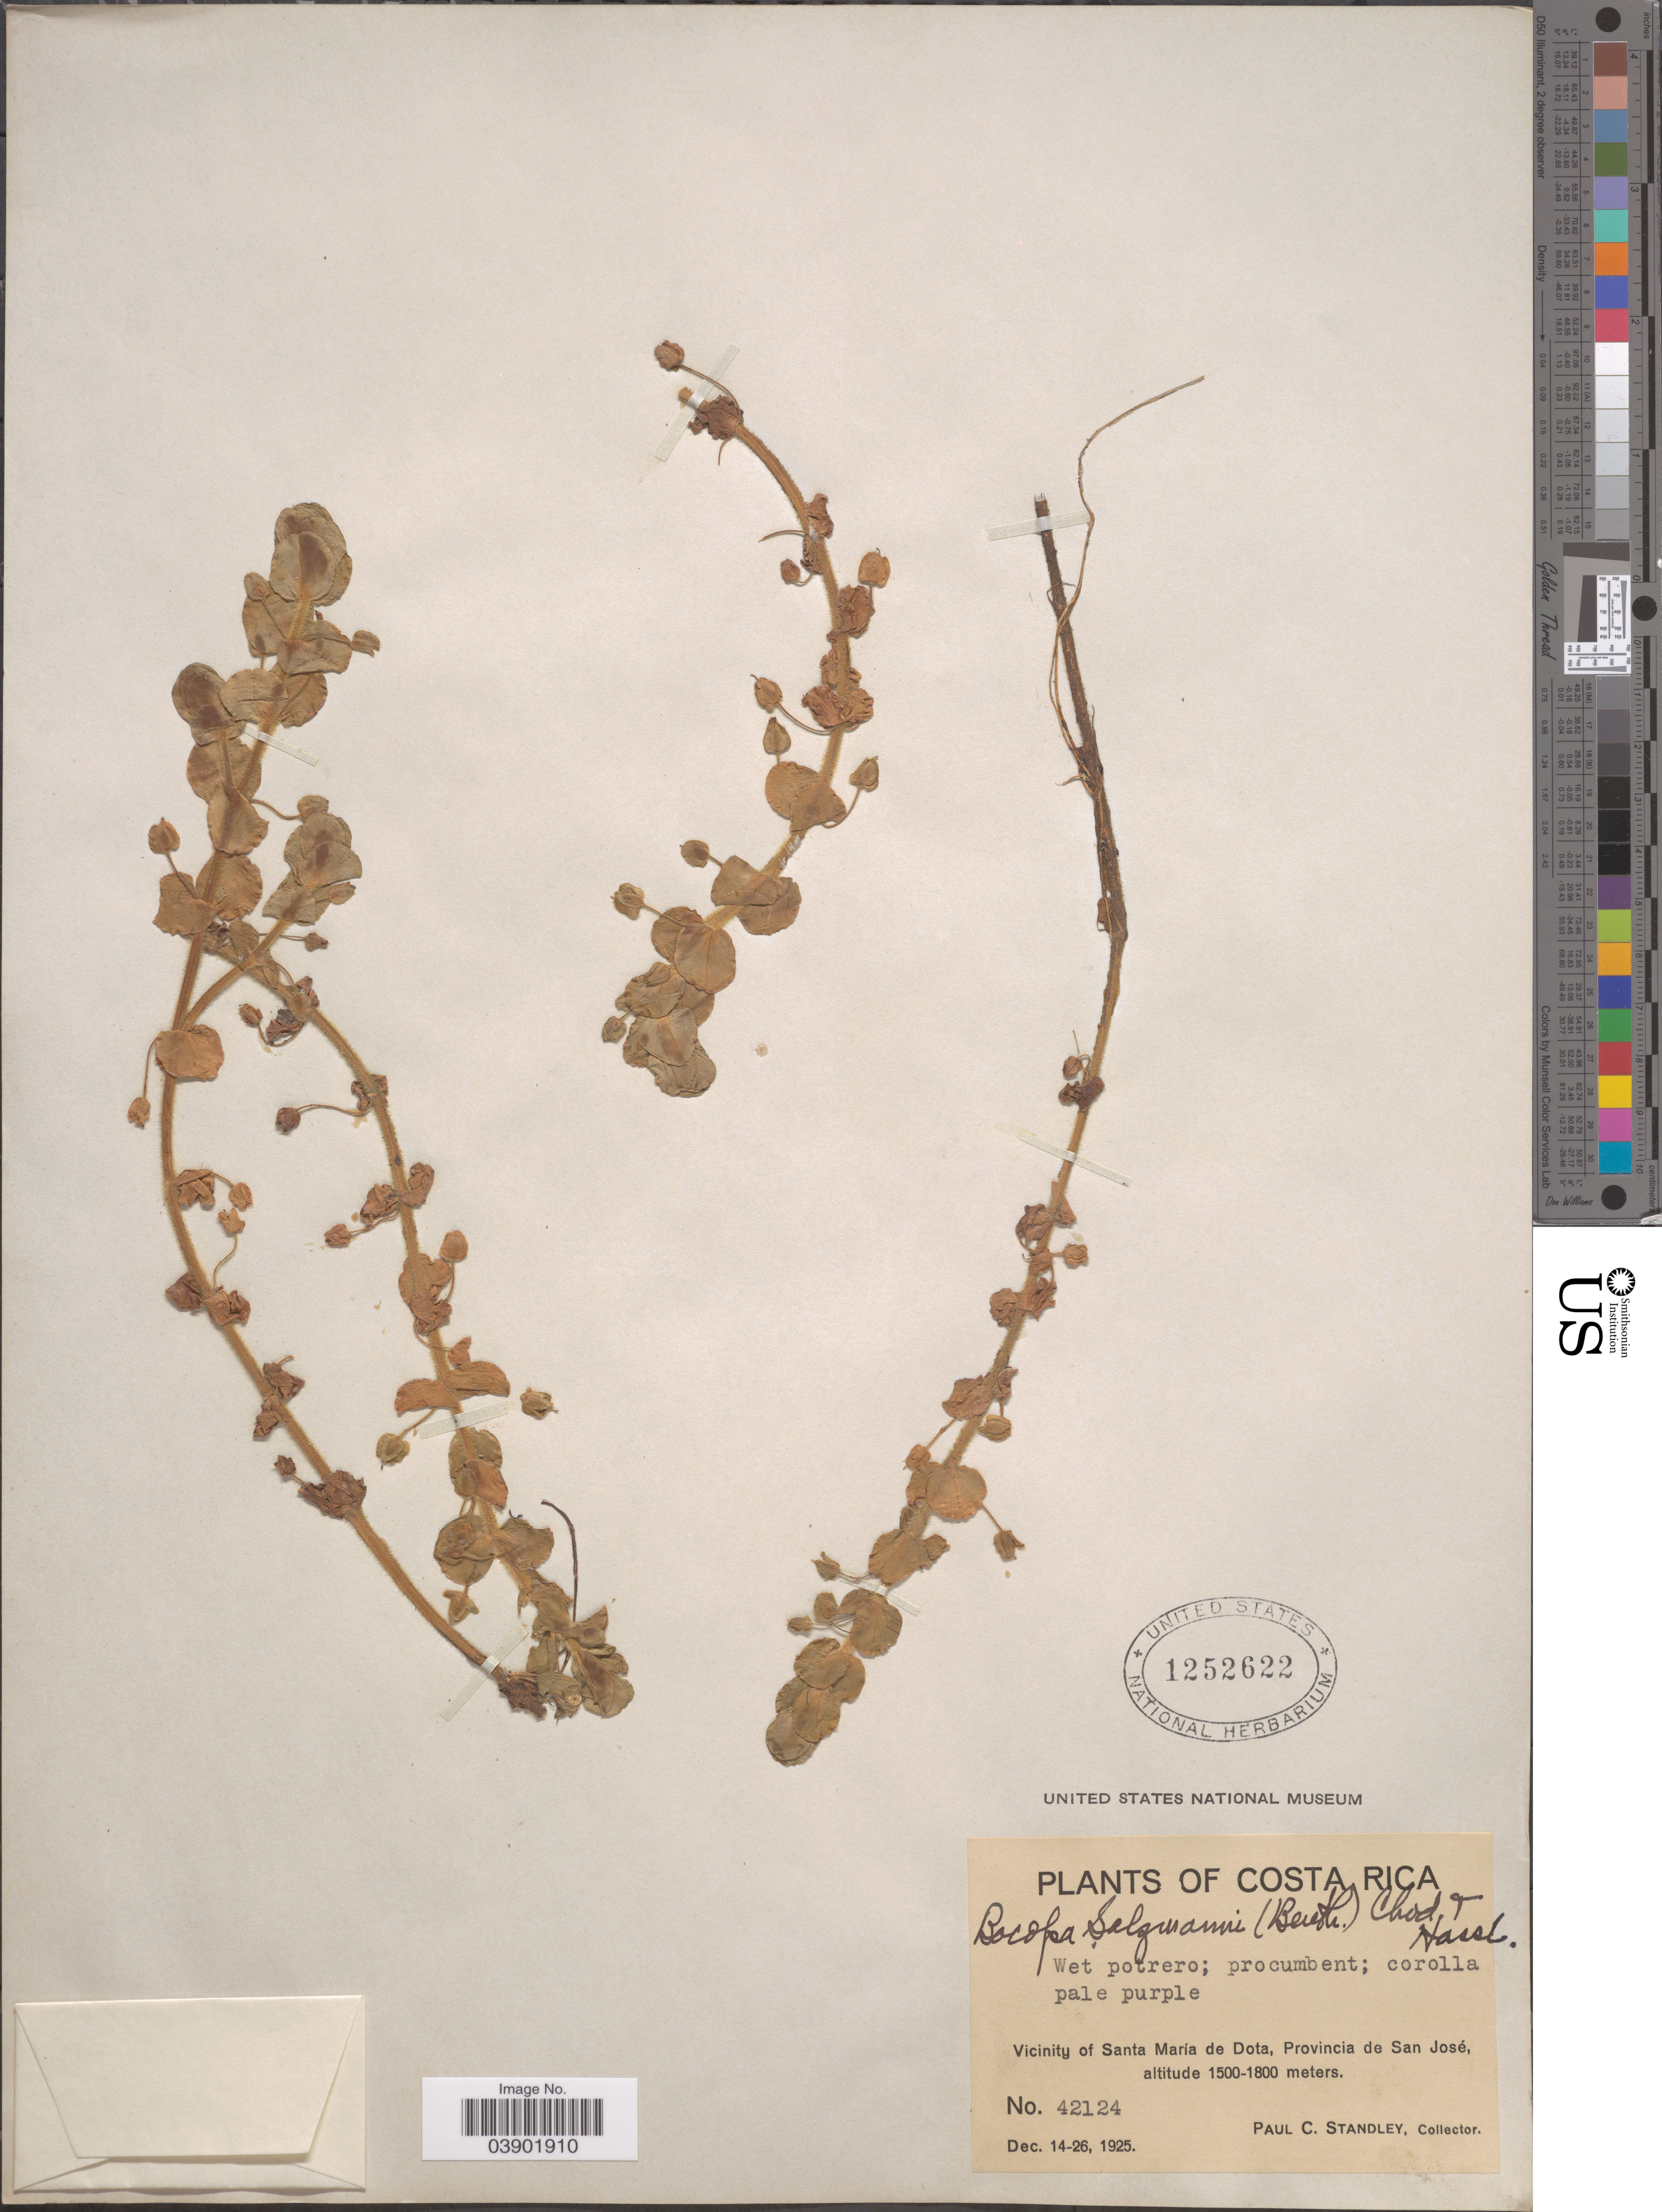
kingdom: Plantae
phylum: Tracheophyta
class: Magnoliopsida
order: Lamiales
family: Plantaginaceae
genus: Bacopa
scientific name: Bacopa salzmannii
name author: (Benth.) Wettst. ex Edwall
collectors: P. C. Standley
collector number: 42124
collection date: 1925-12-14/1925-12-26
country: Costa Rica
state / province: San José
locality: Vicinity of Santa María de Dota.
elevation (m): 1500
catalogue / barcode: US 1252622